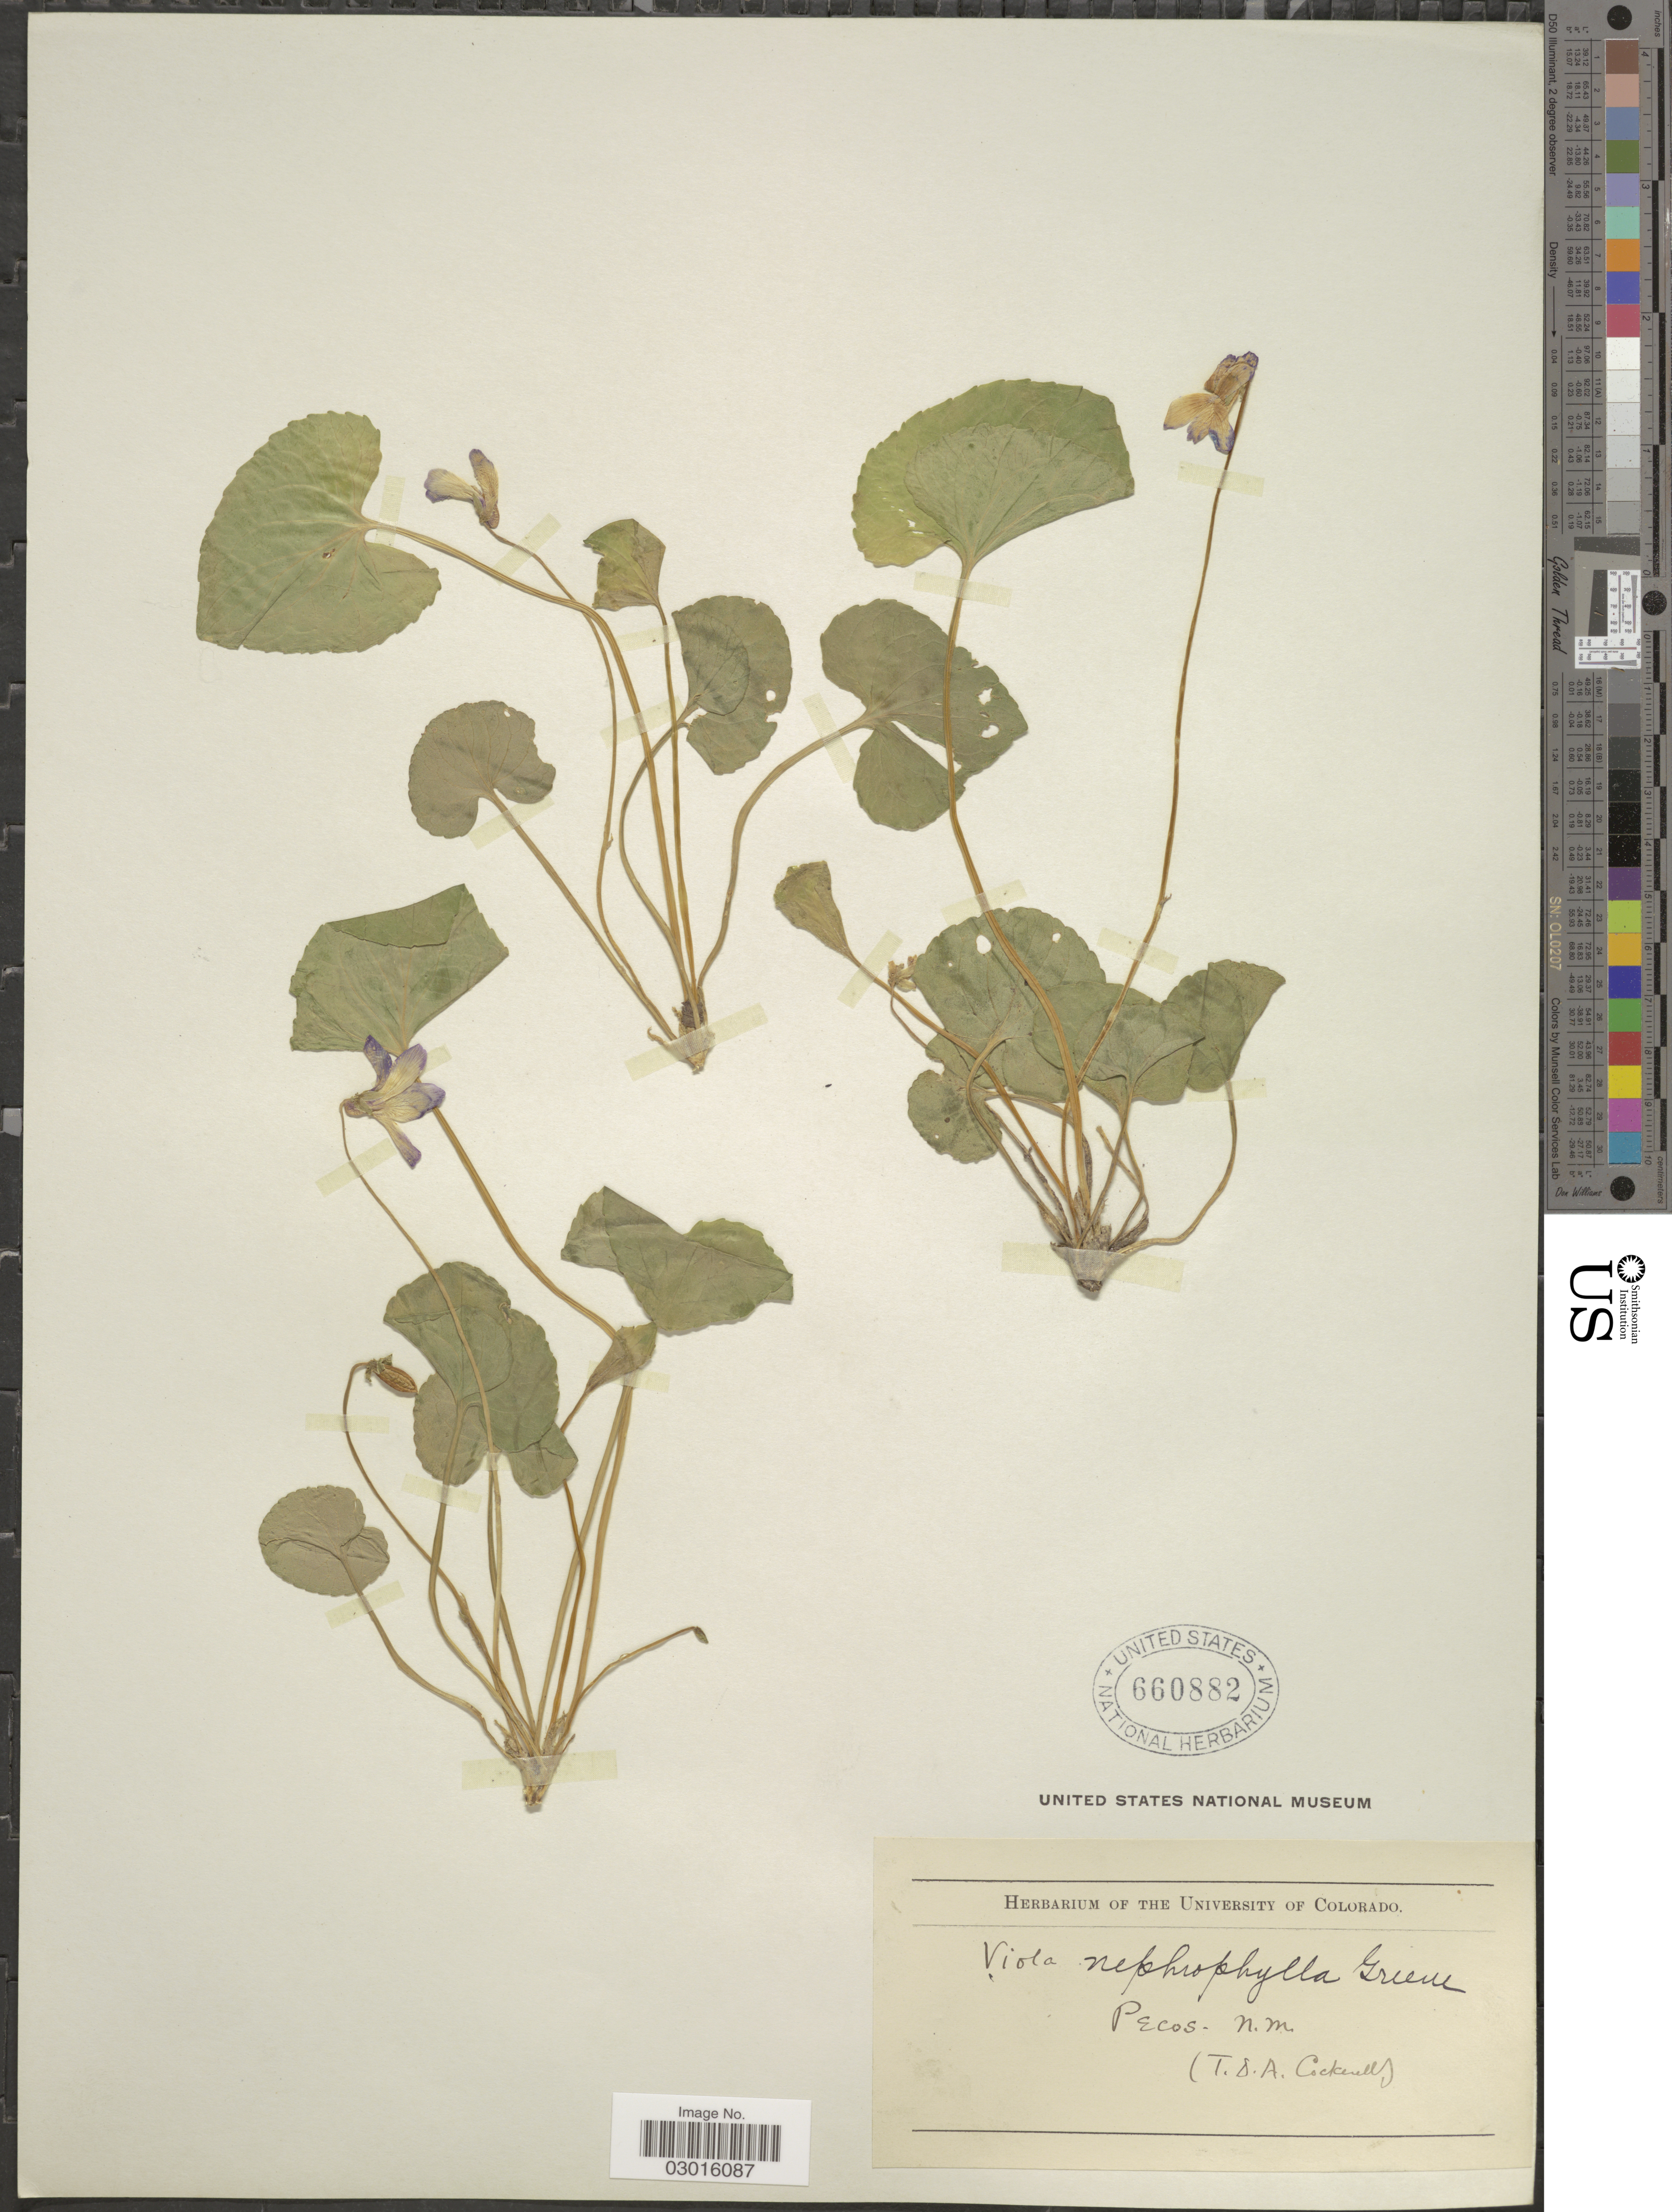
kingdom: Plantae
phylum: Tracheophyta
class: Magnoliopsida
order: Malpighiales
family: Violaceae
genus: Viola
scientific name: Viola nephrophylla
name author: Greene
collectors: T. Cockerell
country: United States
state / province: New Mexico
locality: Pecos.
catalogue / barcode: US 660882